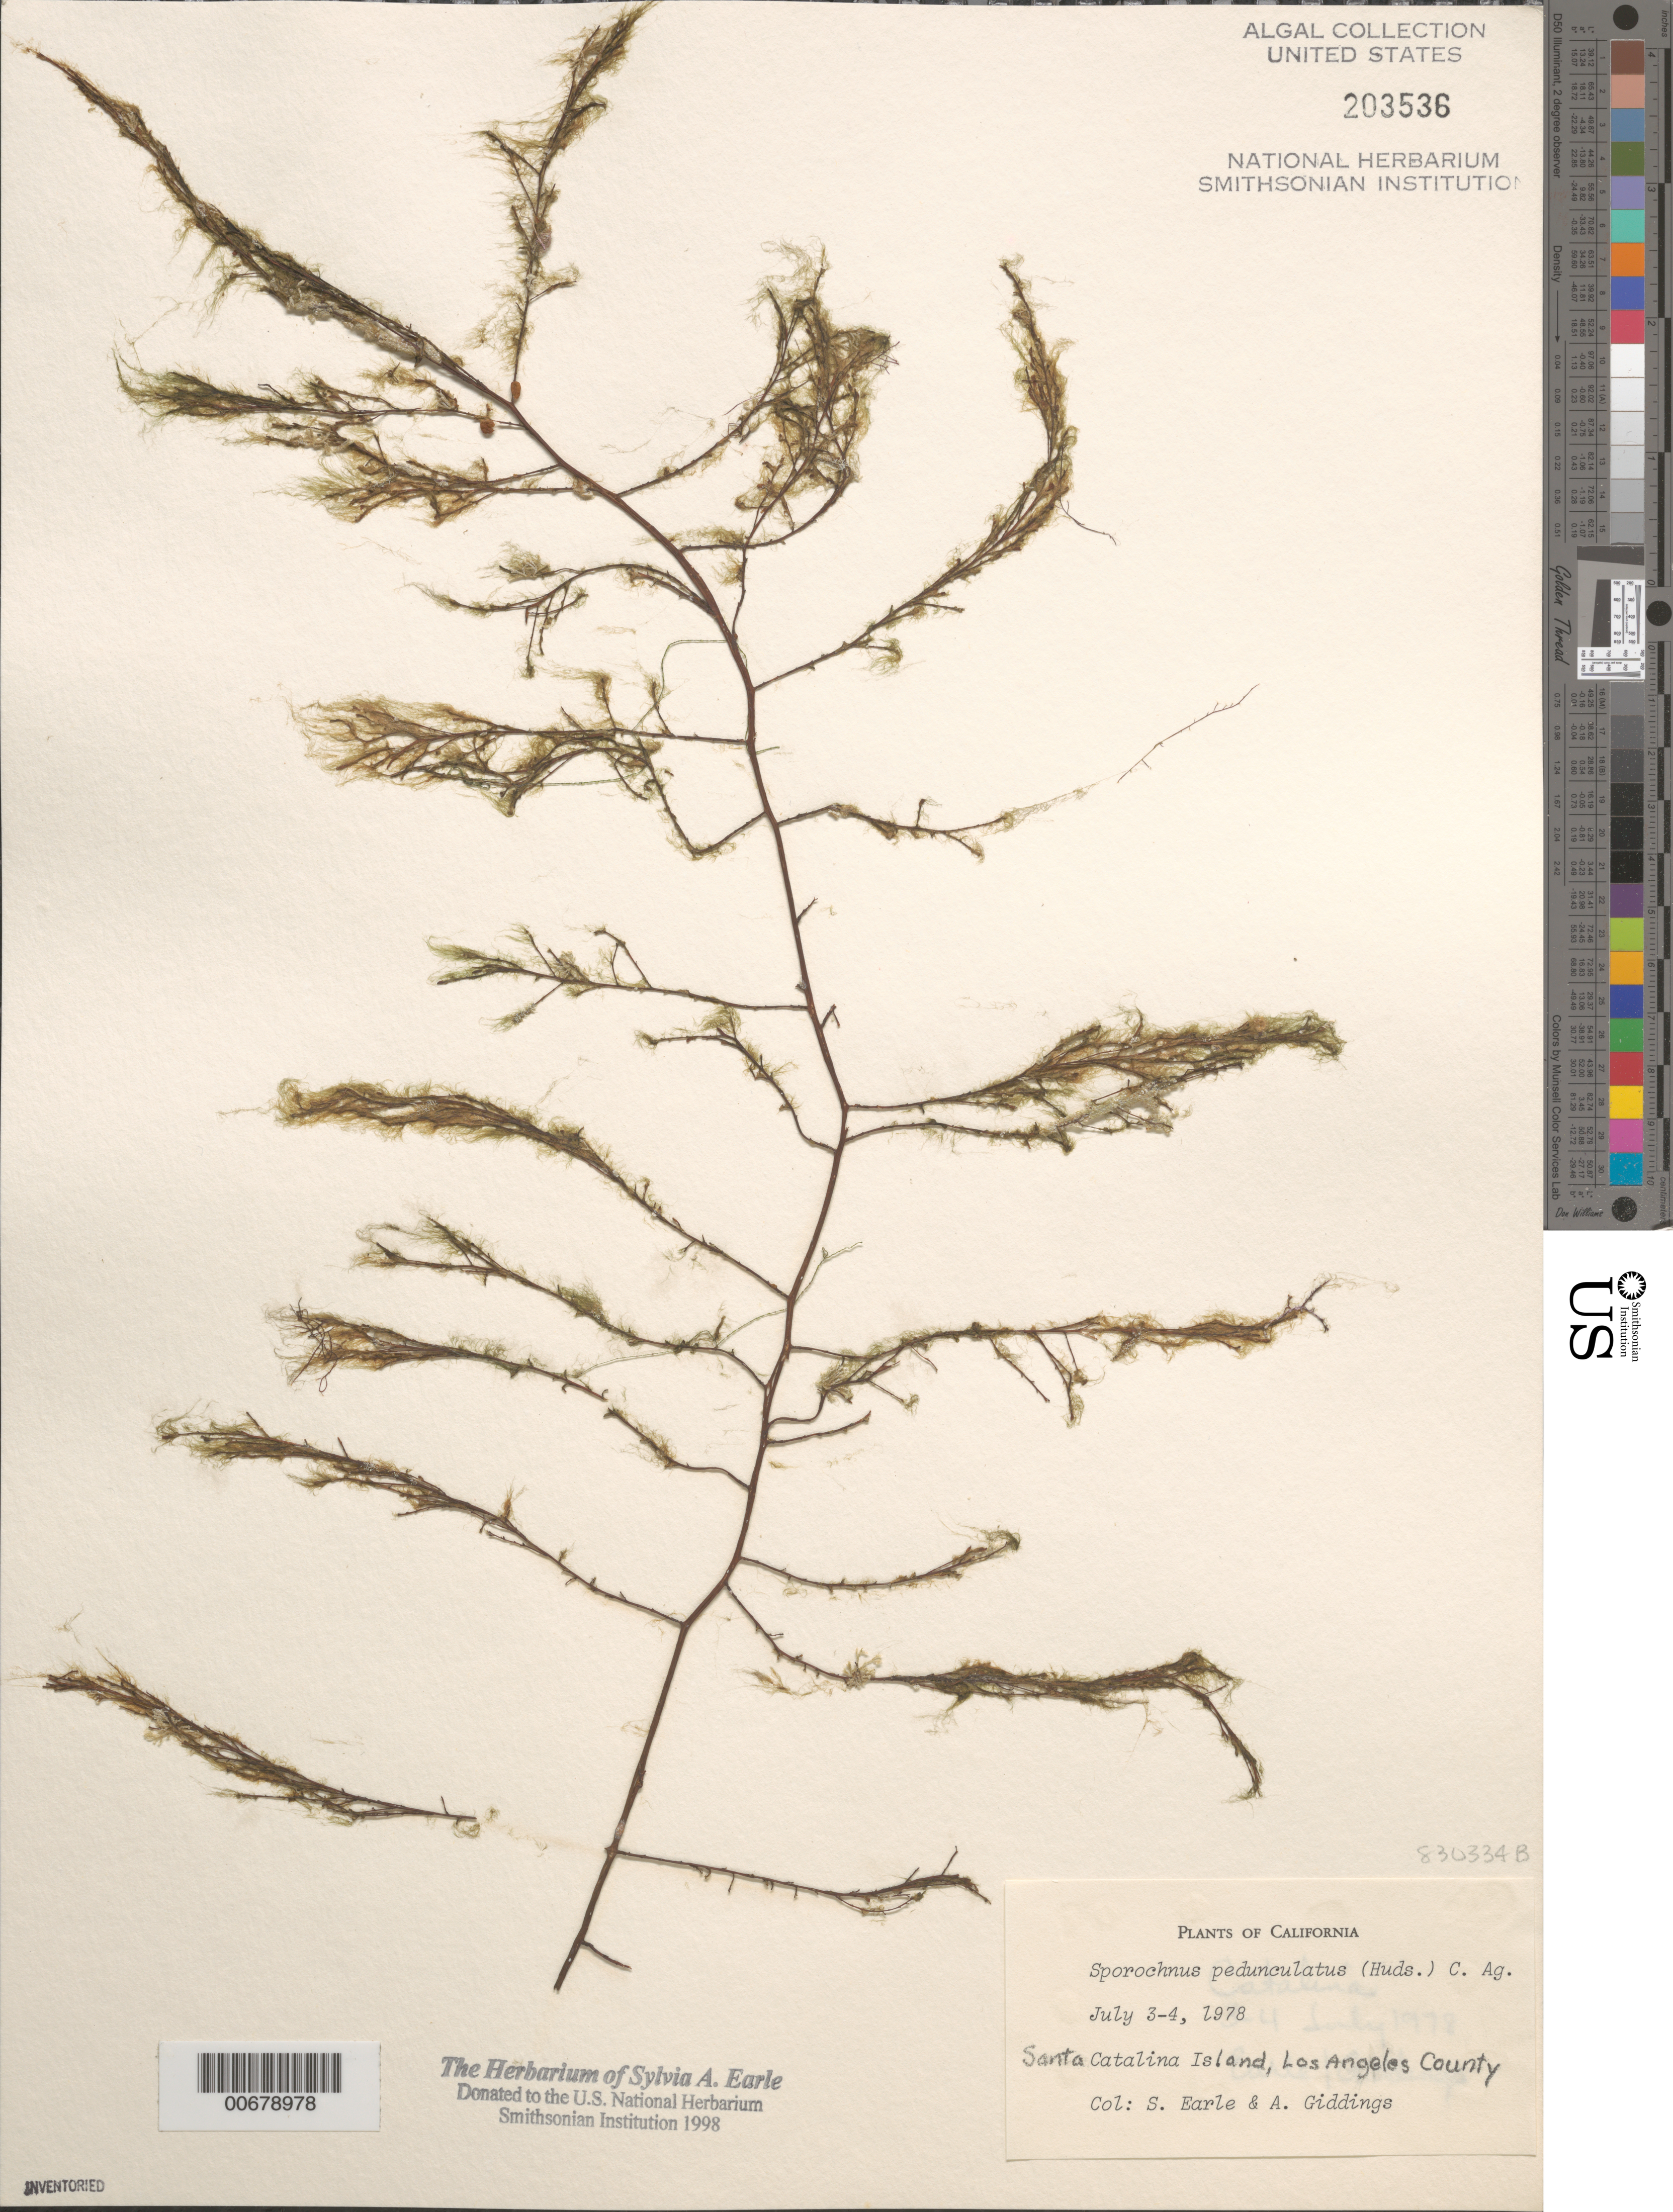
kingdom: Chromista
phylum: Ochrophyta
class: Phaeophyceae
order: Sporochnales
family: Sporochnaceae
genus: Sporochnus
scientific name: Sporochnus pedunculatus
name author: (Huds.) C. Agardh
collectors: S. A. Earle & A. Giddings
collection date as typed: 03 Jul 1978 to 04 Jul 1978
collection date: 1978-07-03/1978-07-04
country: United States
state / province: California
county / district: Los Angeles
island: Santa Catalina Island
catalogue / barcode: US 203536